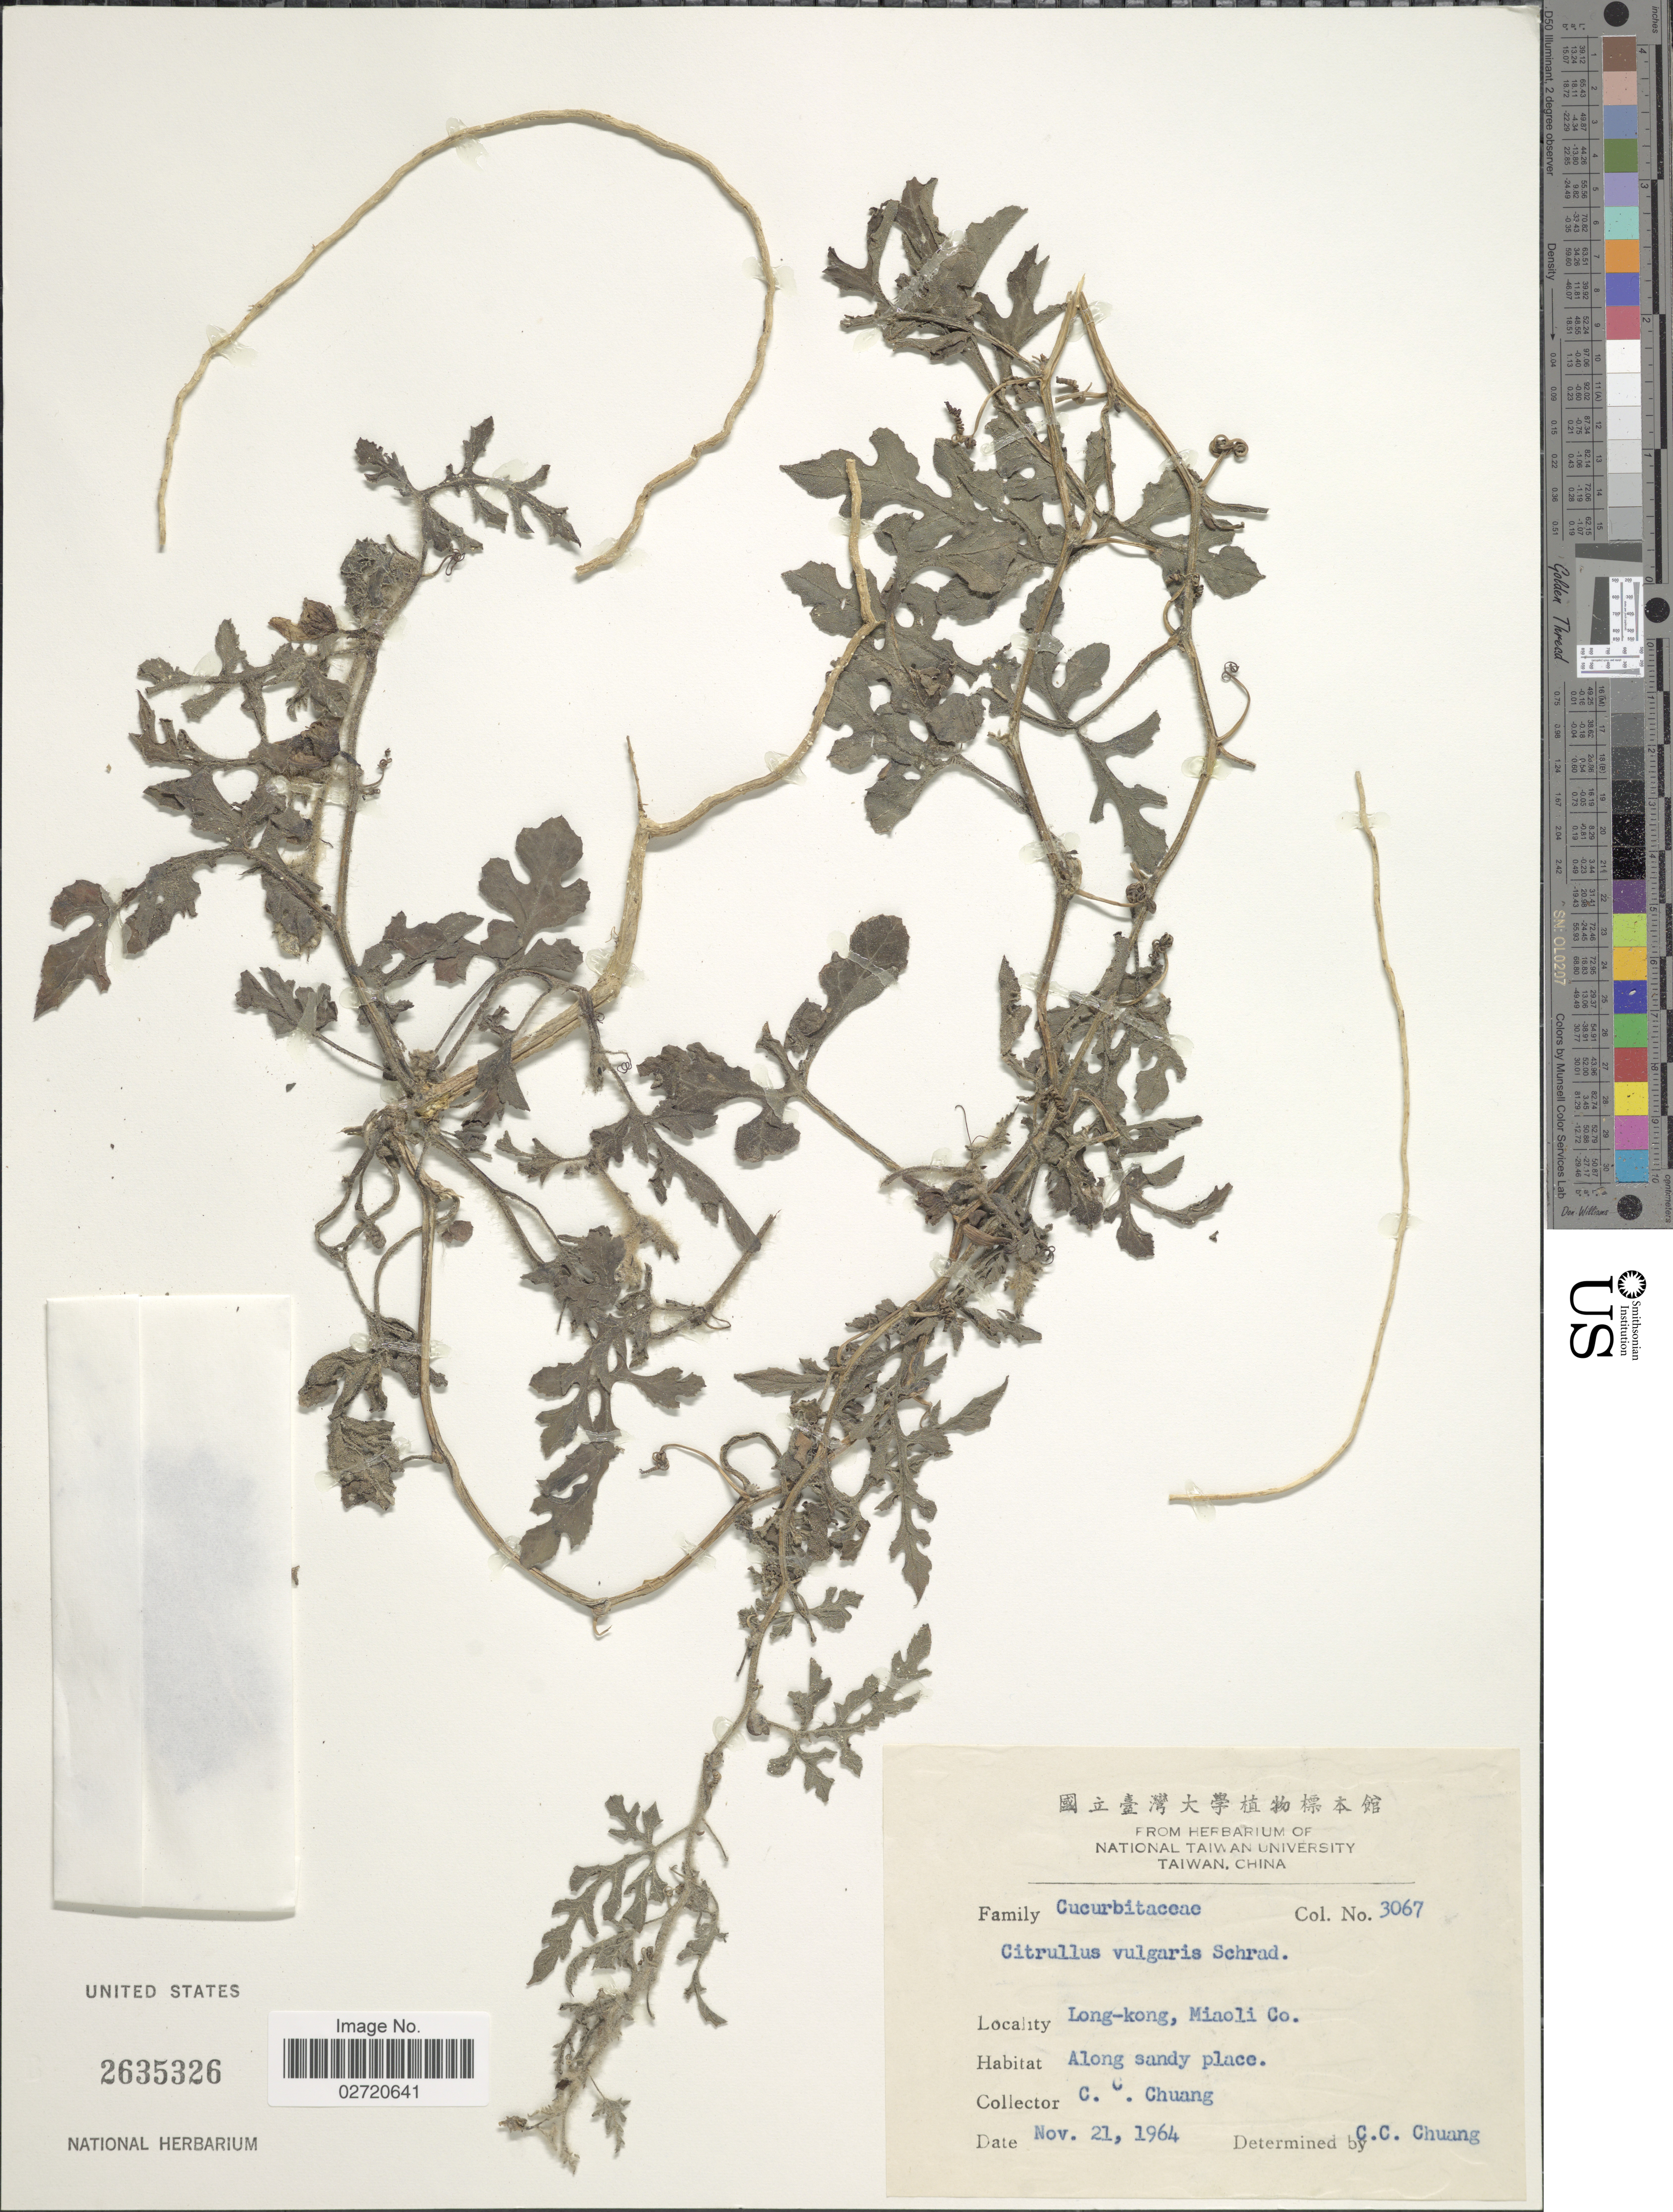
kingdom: Plantae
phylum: Tracheophyta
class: Magnoliopsida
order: Cucurbitales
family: Cucurbitaceae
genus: Citrullus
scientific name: Citrullus lanatus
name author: (Thunb.) Matsum. & Nakai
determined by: Strong, Mark T., (BOT), Smithsonian Institution - National Museum of Natural History (UNITED STATES)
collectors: C. C. Chuang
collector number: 3067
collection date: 1964-11-21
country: Taiwan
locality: Long-Kong, Minoli Co.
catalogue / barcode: US 2635326